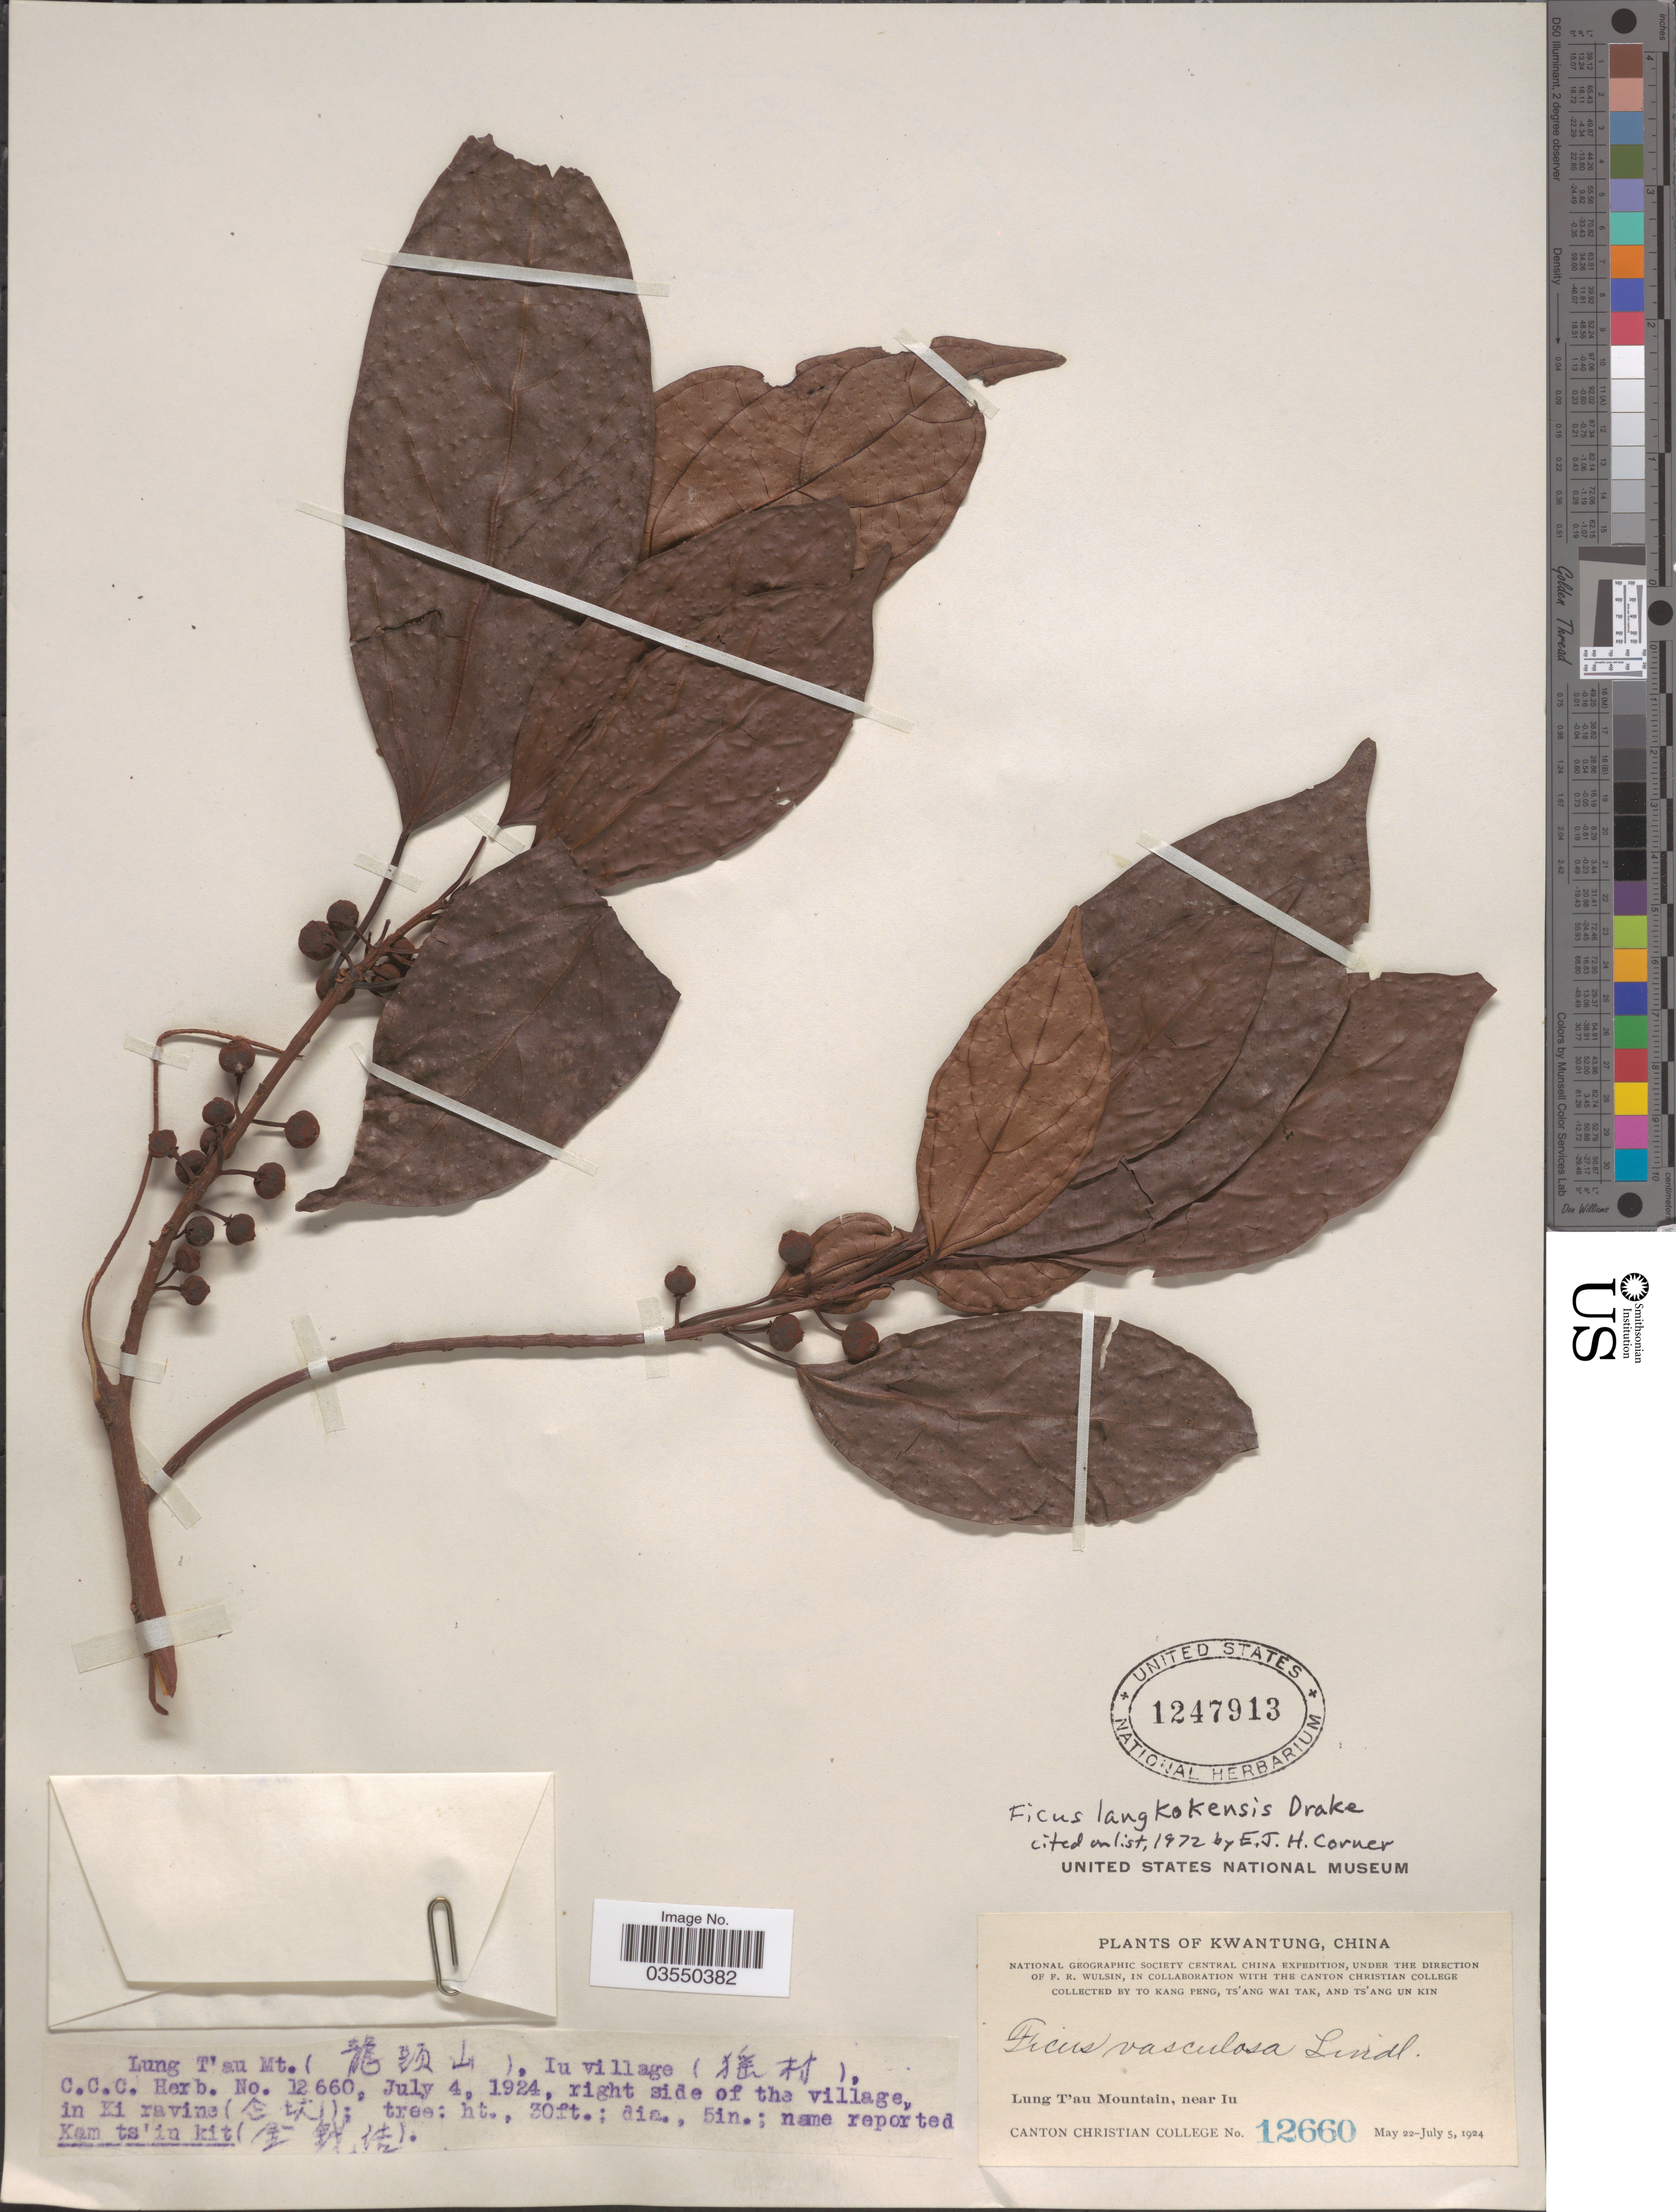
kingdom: Plantae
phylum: Tracheophyta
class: Magnoliopsida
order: Rosales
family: Moraceae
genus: Ficus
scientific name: Ficus langkokensis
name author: Drake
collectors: To Kang P'eng, W. T. Tsang & Ts' Ang Un Kin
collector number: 12660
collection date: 1924-07-04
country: China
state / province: Guangdong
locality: Kwantung. Lung T'au Mountain, near Iu. (X), Iu village (X). Right side of the village, in Ki ravine (X).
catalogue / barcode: US 1247913